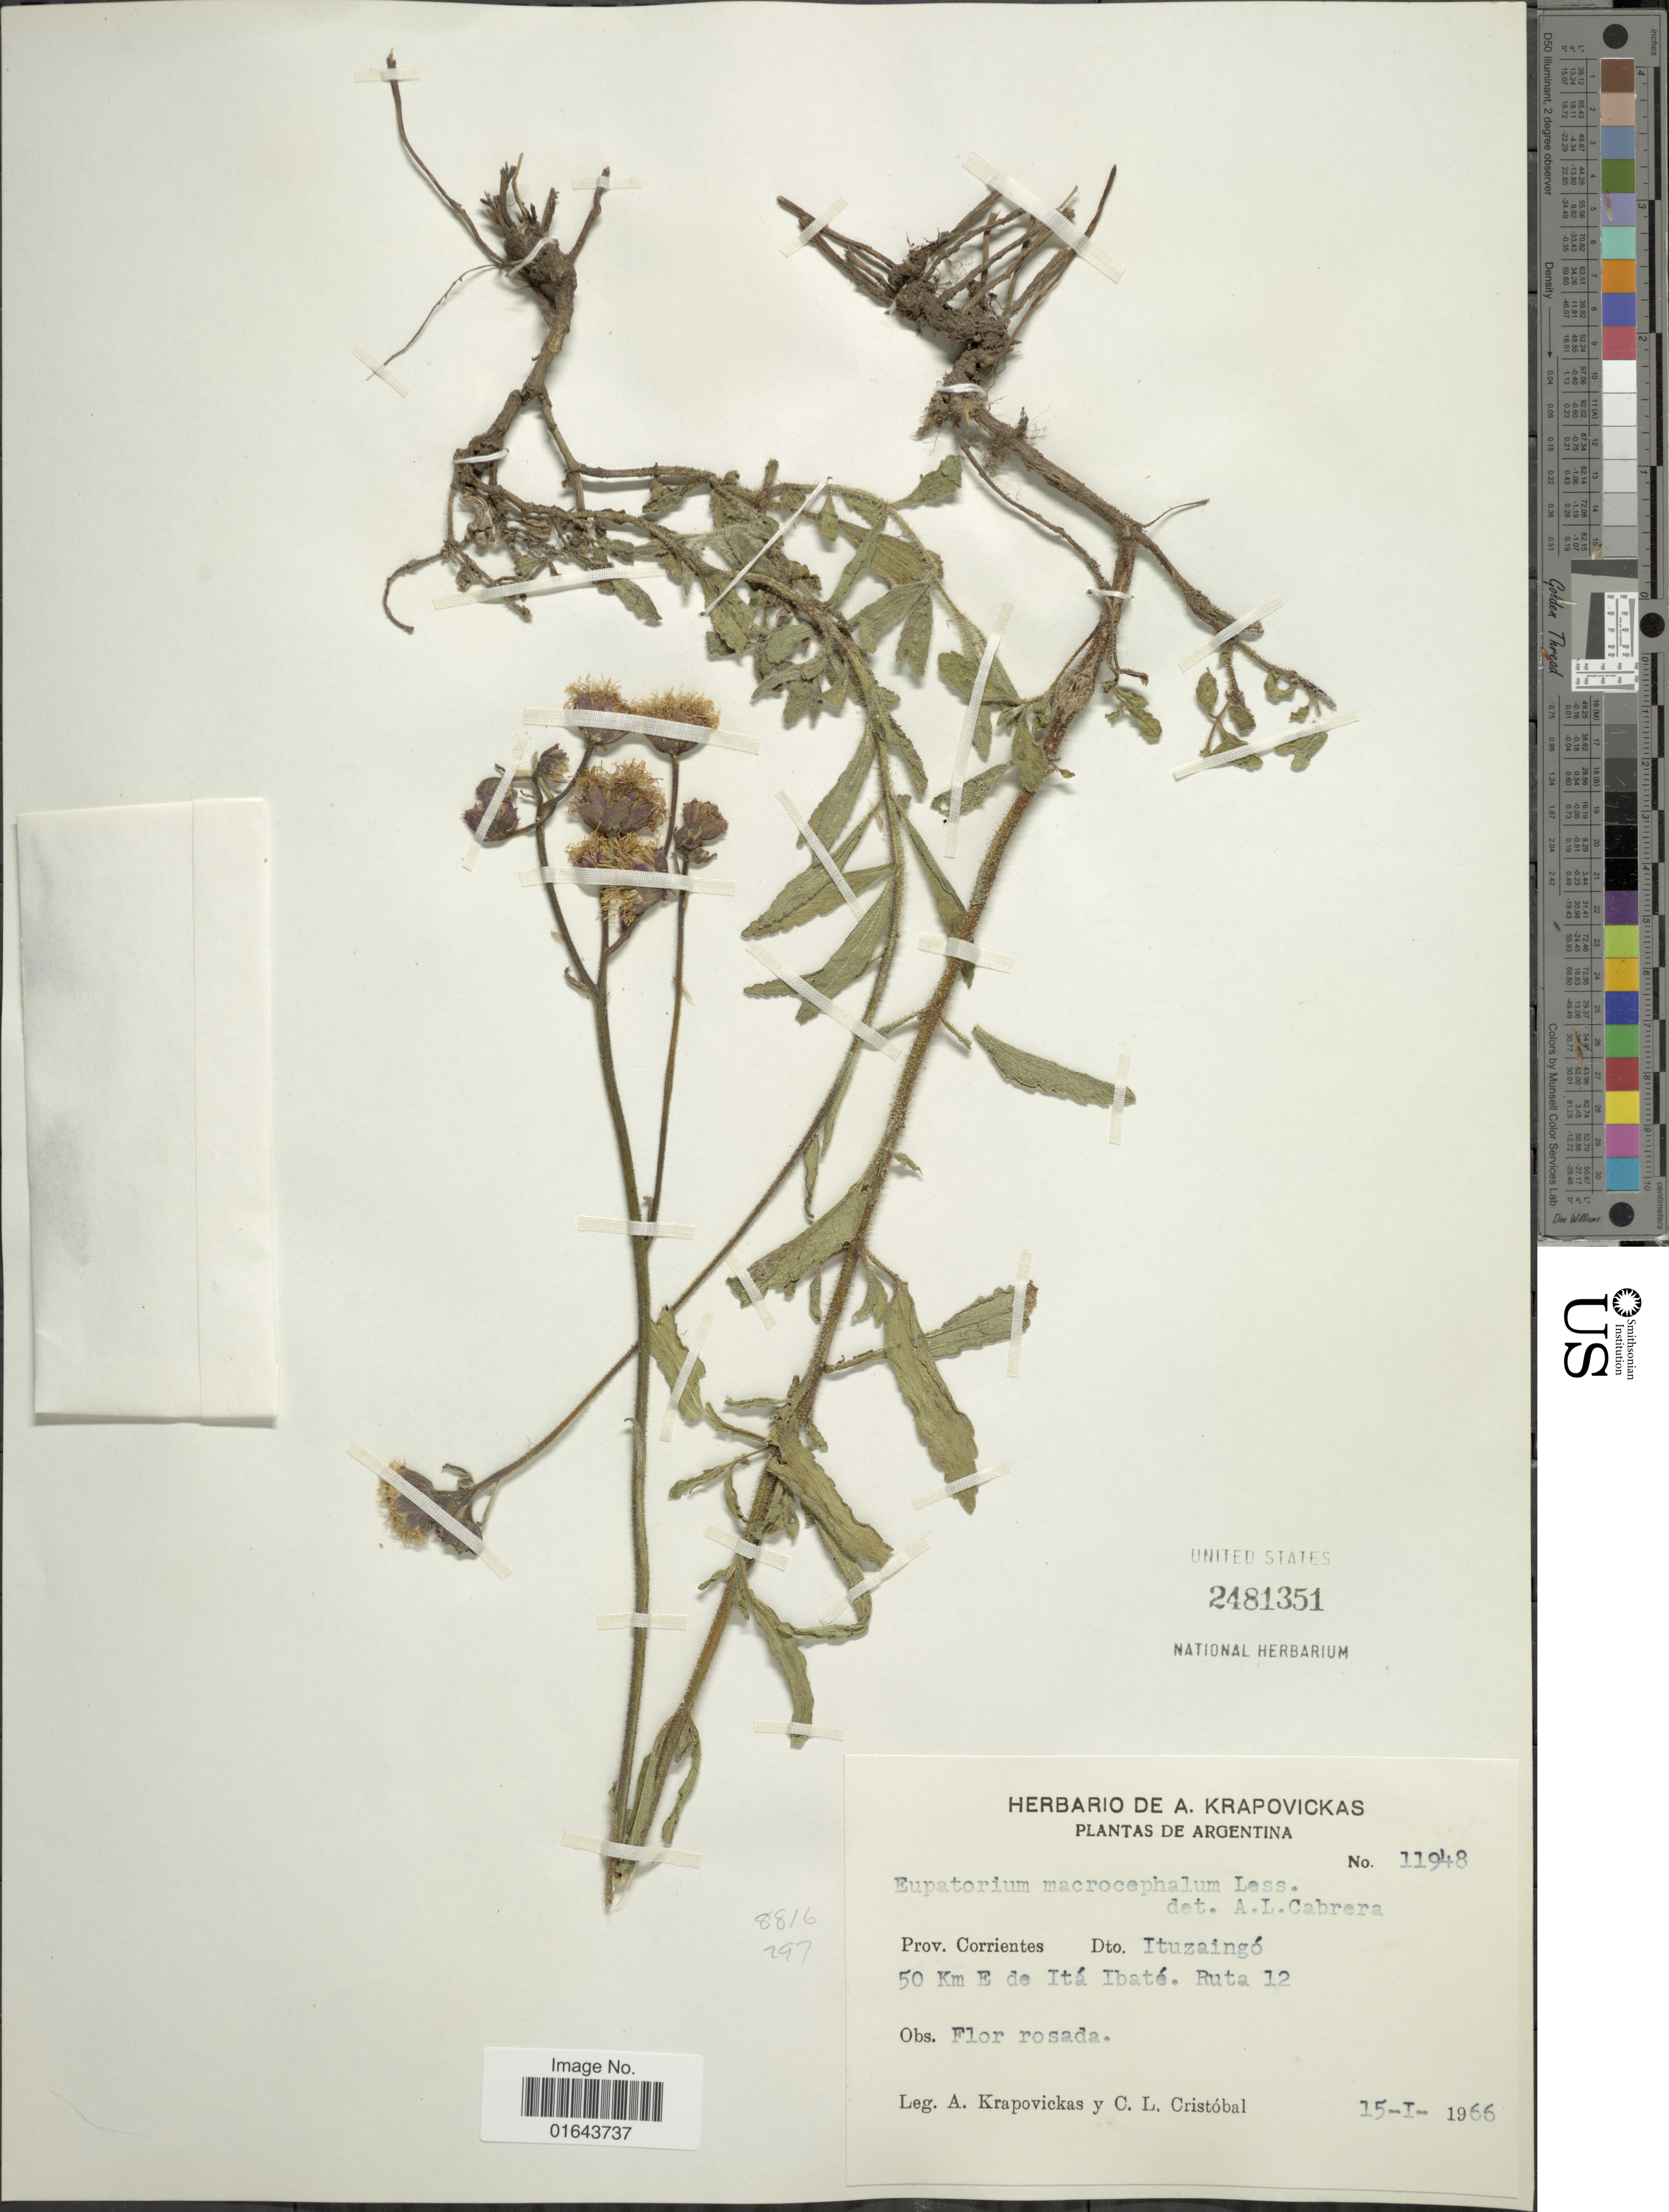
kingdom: Plantae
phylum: Tracheophyta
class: Magnoliopsida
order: Asterales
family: Asteraceae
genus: Campuloclinium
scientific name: Campuloclinium macrocephalum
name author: (Less.) DC.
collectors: A. Krapovickas & C. L. Cristóbal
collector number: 11948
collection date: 1966-01-15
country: Argentina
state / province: Corrientes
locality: Prov. Corrientes. Dto. Ituzaingó. 50 Km E de Itá Ibaté. Ruta 12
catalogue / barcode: US 2481351